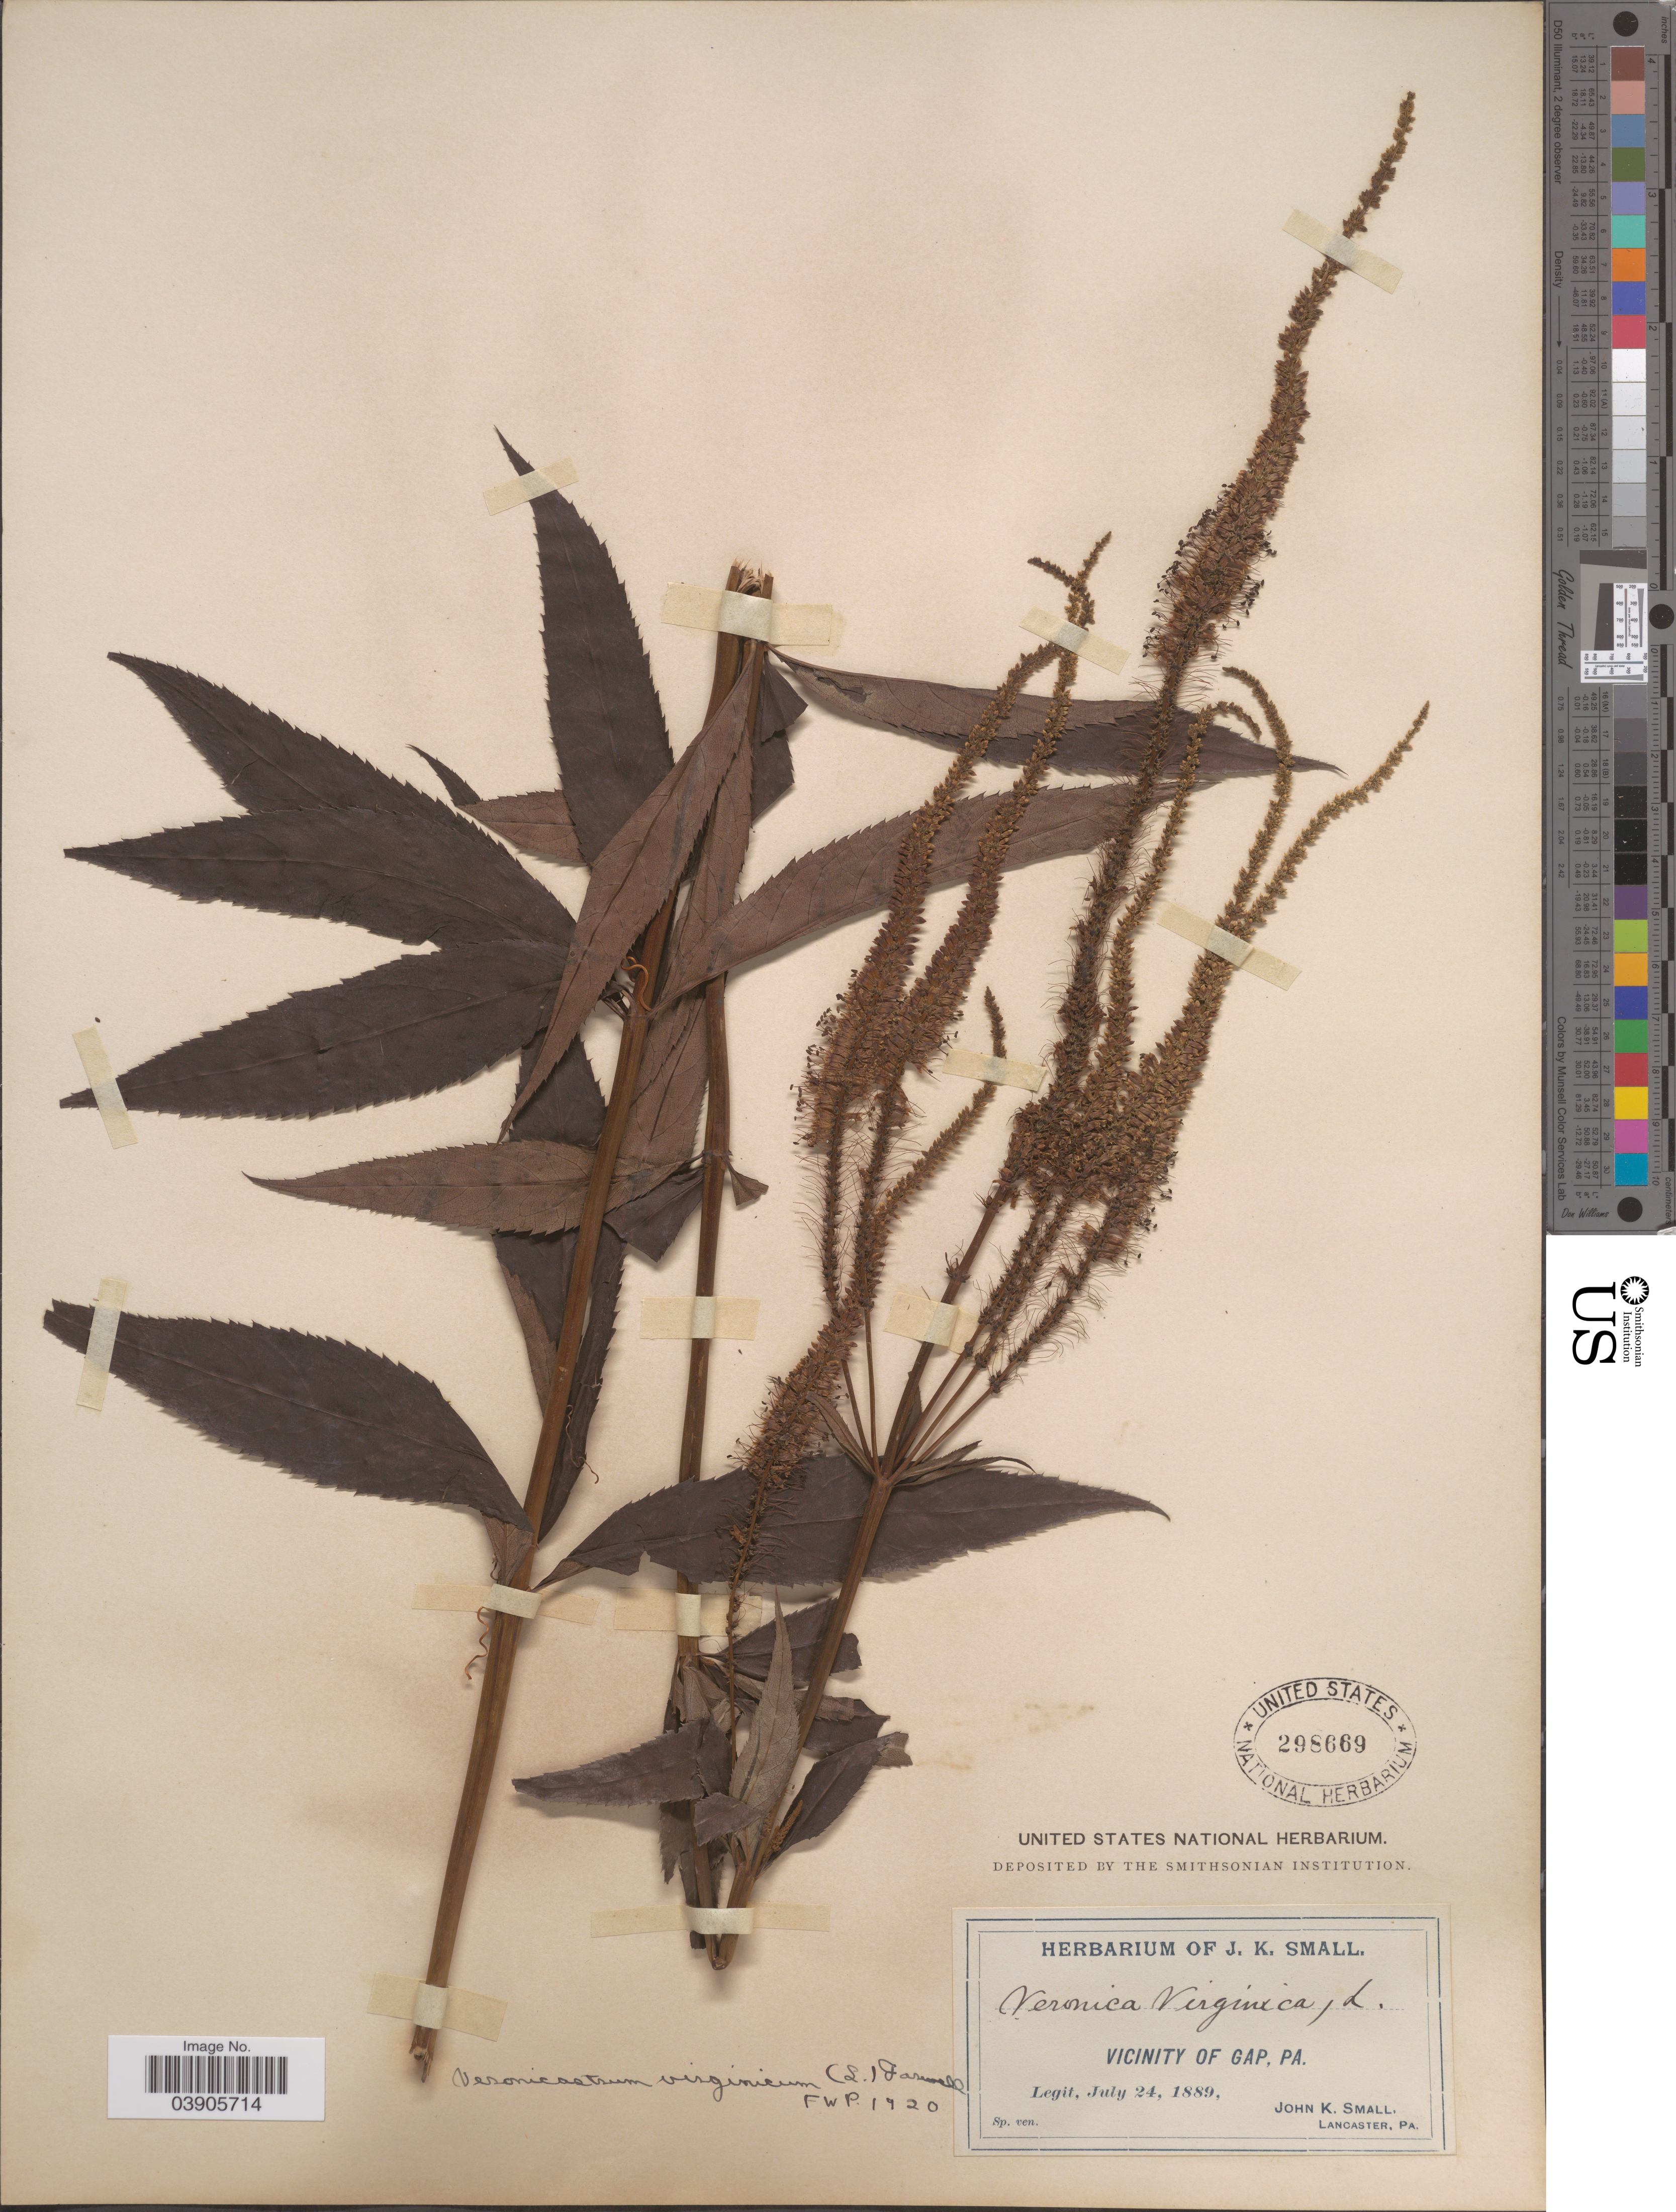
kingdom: Plantae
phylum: Tracheophyta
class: Magnoliopsida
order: Lamiales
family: Plantaginaceae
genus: Veronicastrum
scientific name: Veronicastrum virginicum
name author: (L.) Farw.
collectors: J. K. Small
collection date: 1889-07-24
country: United States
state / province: Pennsylvania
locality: Vicinity of Gap.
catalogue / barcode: US 298669